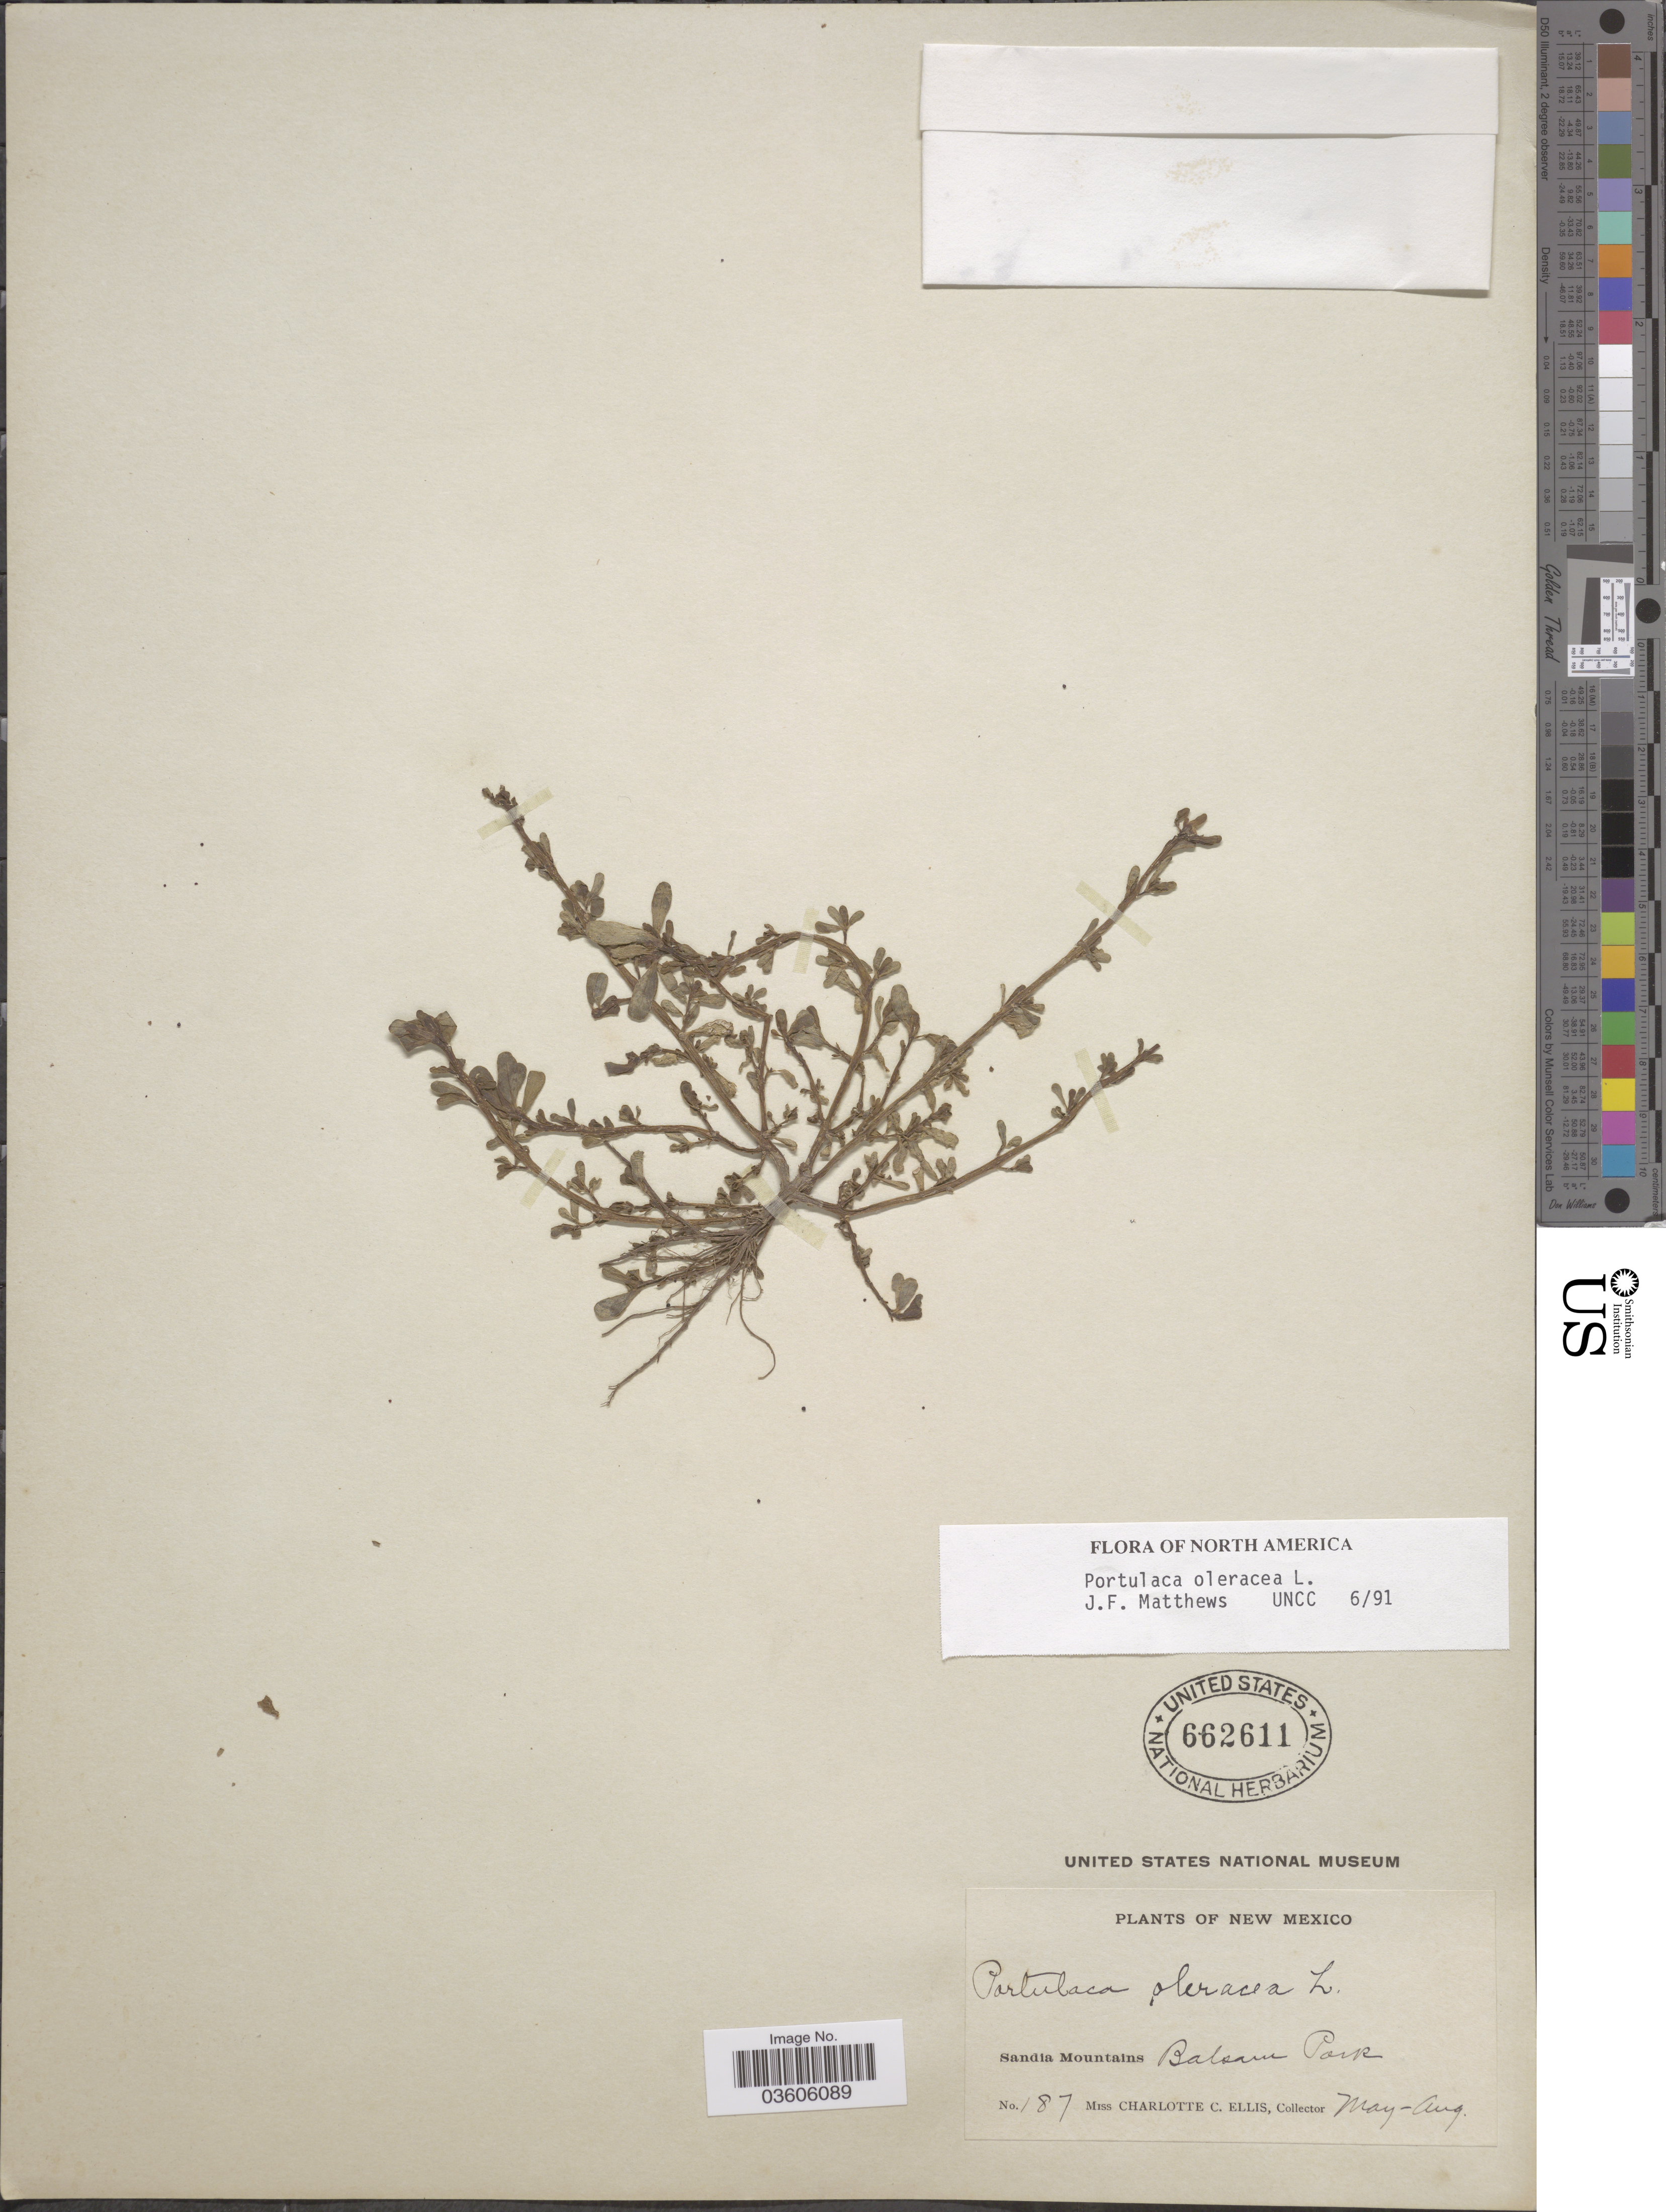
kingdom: Plantae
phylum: Tracheophyta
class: Magnoliopsida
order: Caryophyllales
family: Portulacaceae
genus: Portulaca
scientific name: Portulaca oleracea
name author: L.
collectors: C. C. Ellis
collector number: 187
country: United States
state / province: New Mexico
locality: Sandia Mountains. Balsam Park.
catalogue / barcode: US 662611